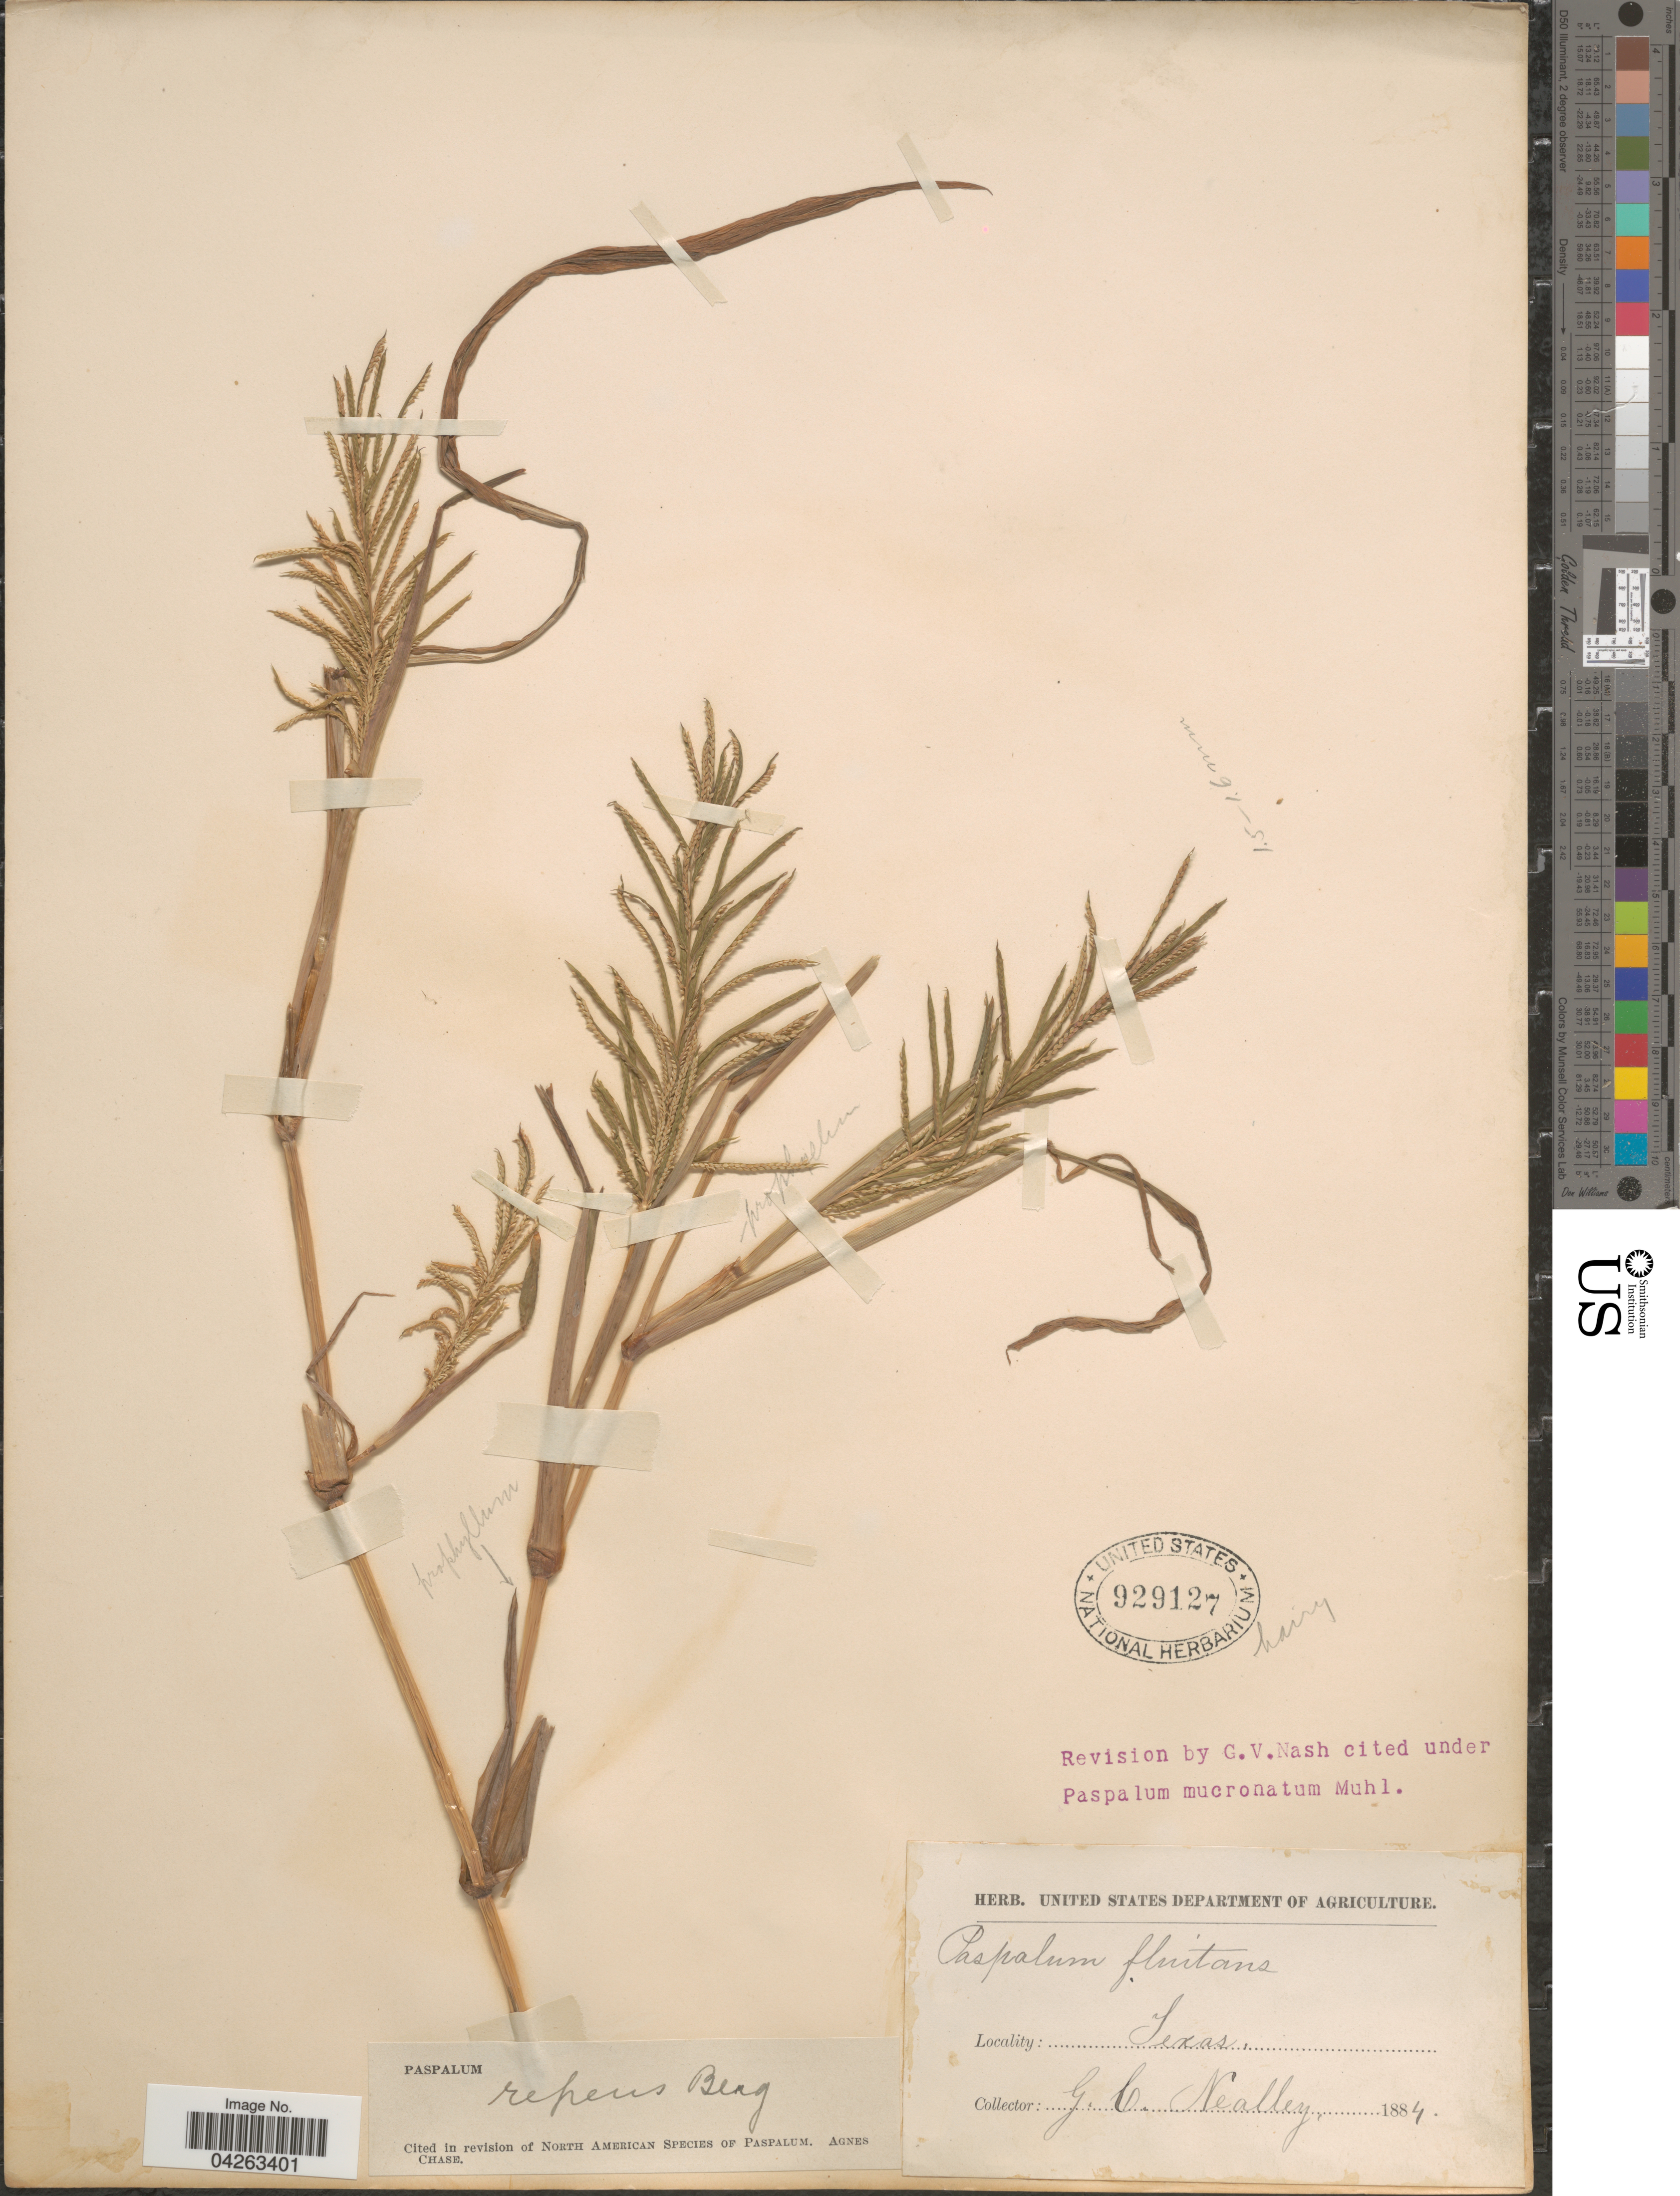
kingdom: Plantae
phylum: Tracheophyta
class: Liliopsida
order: Poales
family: Poaceae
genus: Paspalum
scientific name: Paspalum repens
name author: P.J. Bergius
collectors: G. C. Nealley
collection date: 1884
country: United States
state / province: Texas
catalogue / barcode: US 929127